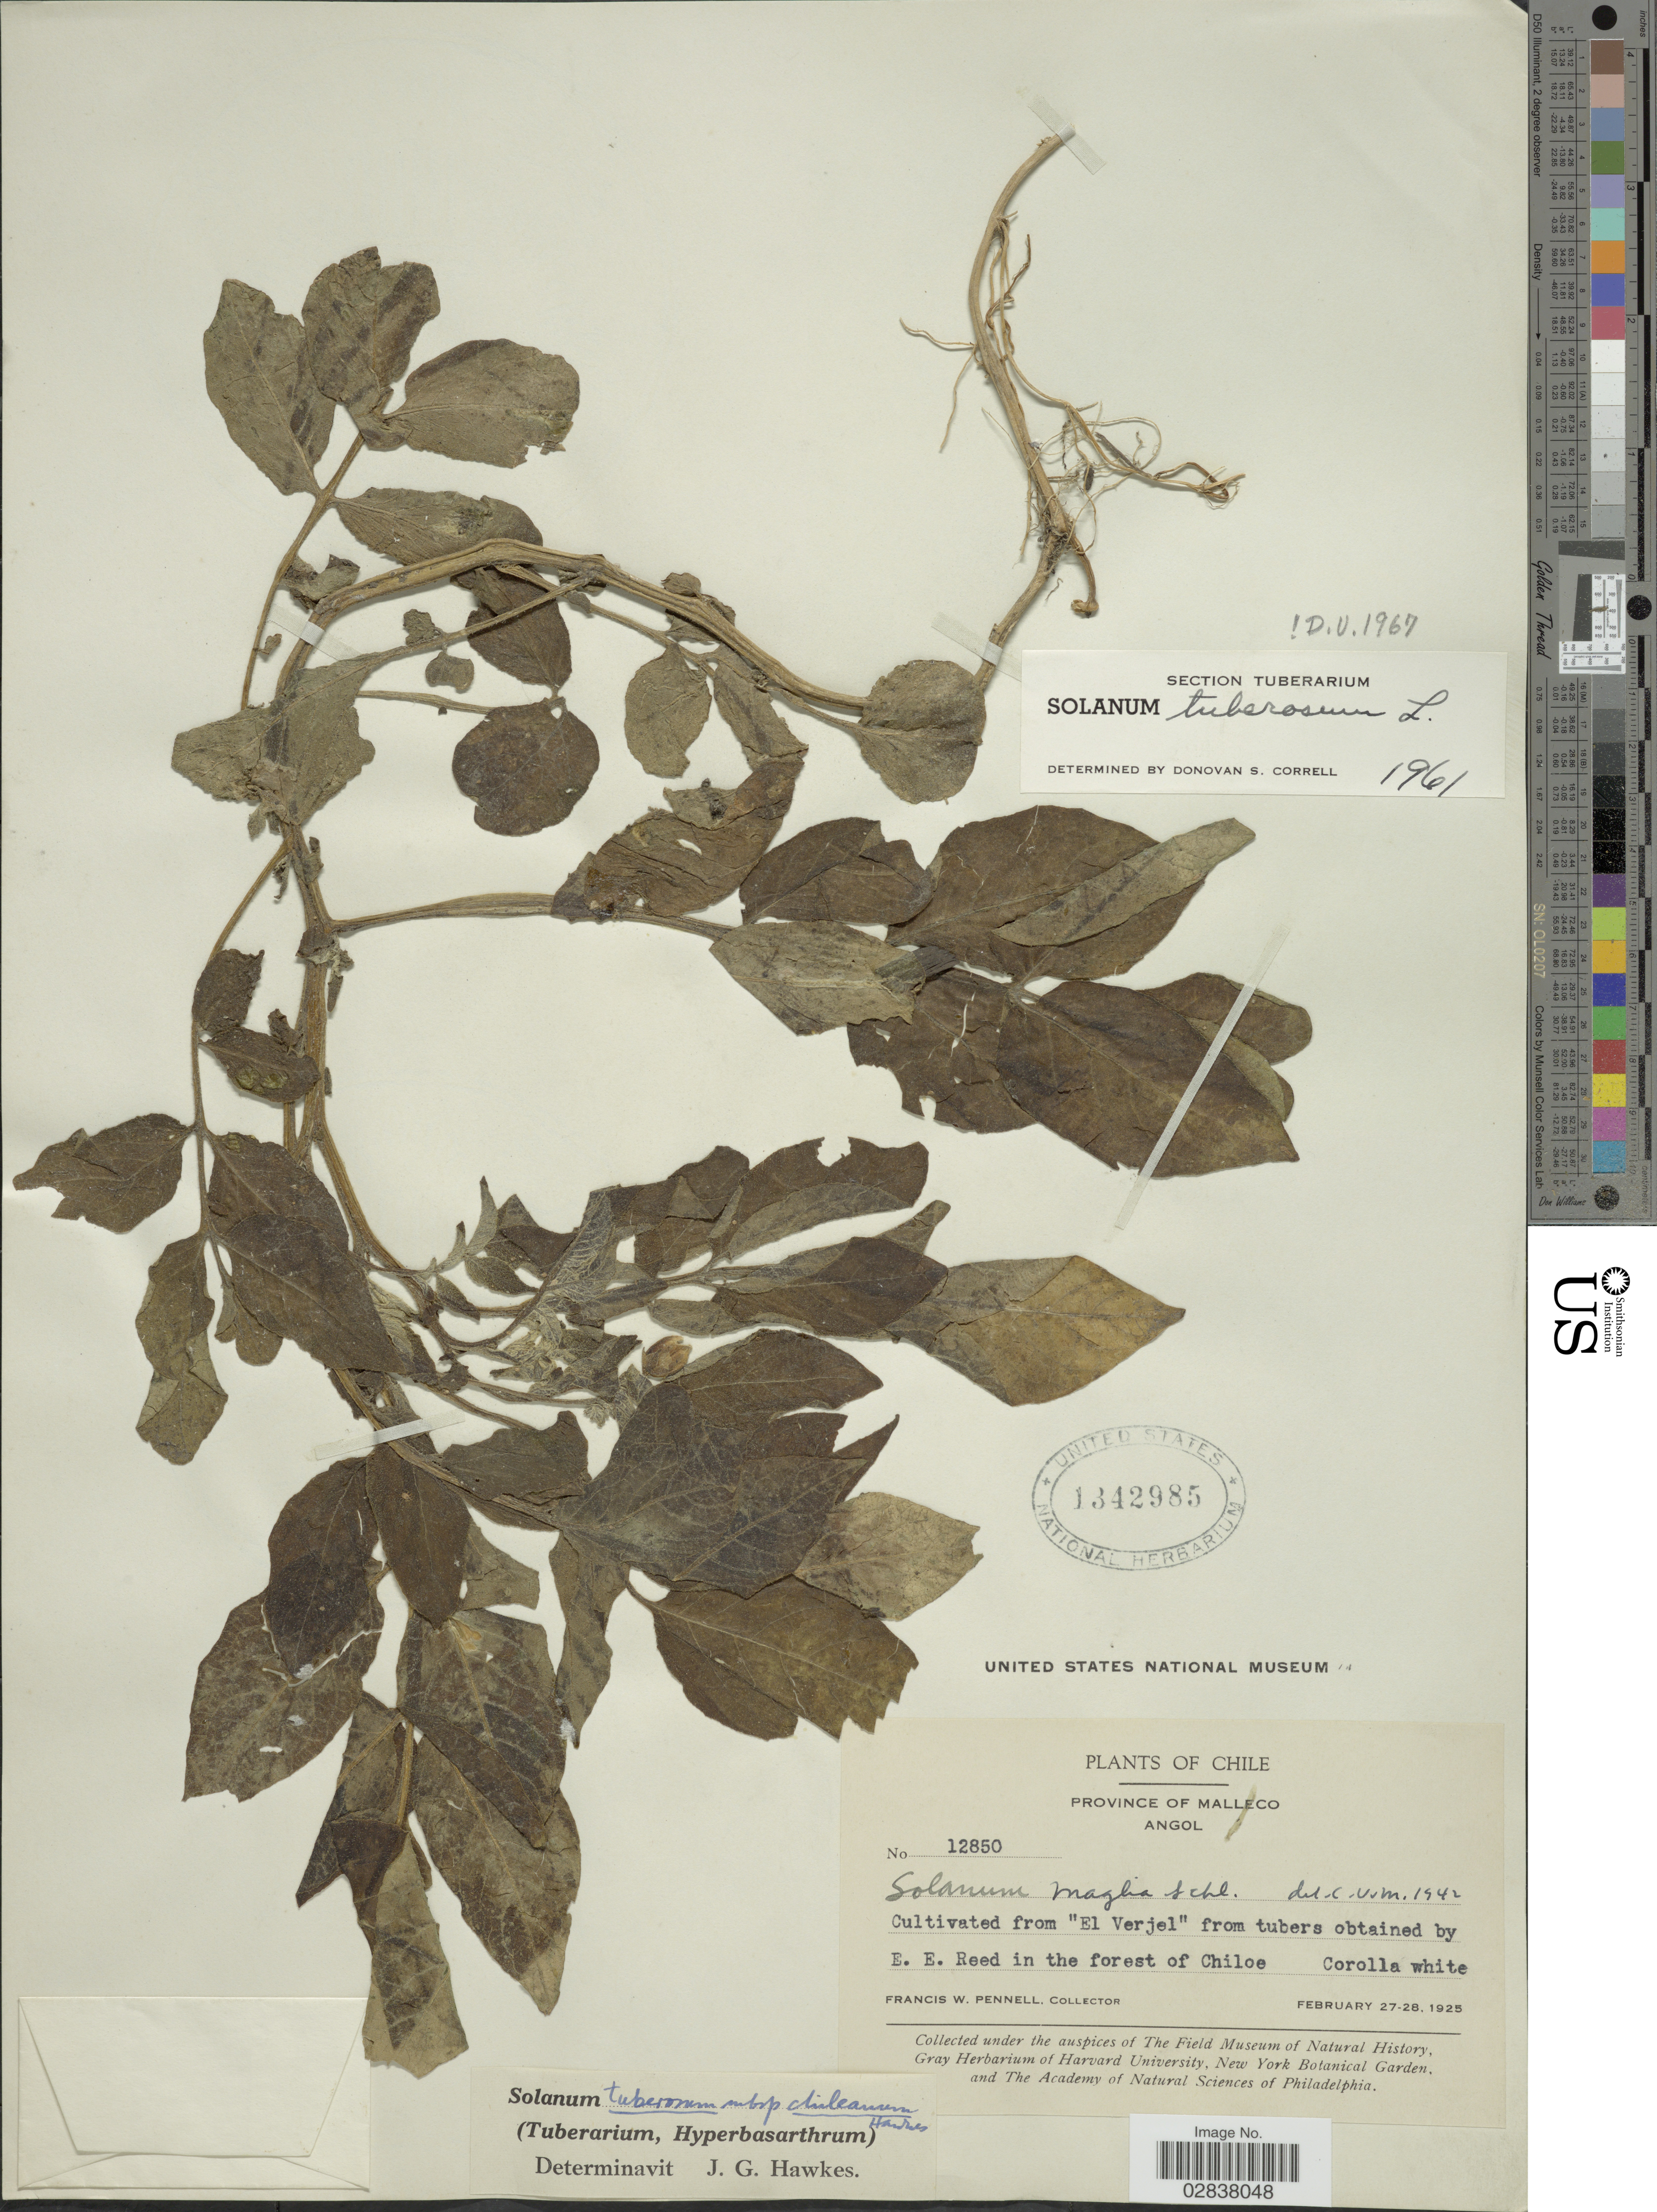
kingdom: Plantae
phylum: Tracheophyta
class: Magnoliopsida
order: Solanales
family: Solanaceae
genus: Solanum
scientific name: Solanum tuberosum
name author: L.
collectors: F. W. Pennell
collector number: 12850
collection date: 1925-02-27/1925-02-28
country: Chile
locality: Province of Malleco, Angol, Cultivated from El Verjel from tubers obtained by E. E. Reed in the forest of Chiloe.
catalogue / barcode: US 1342985